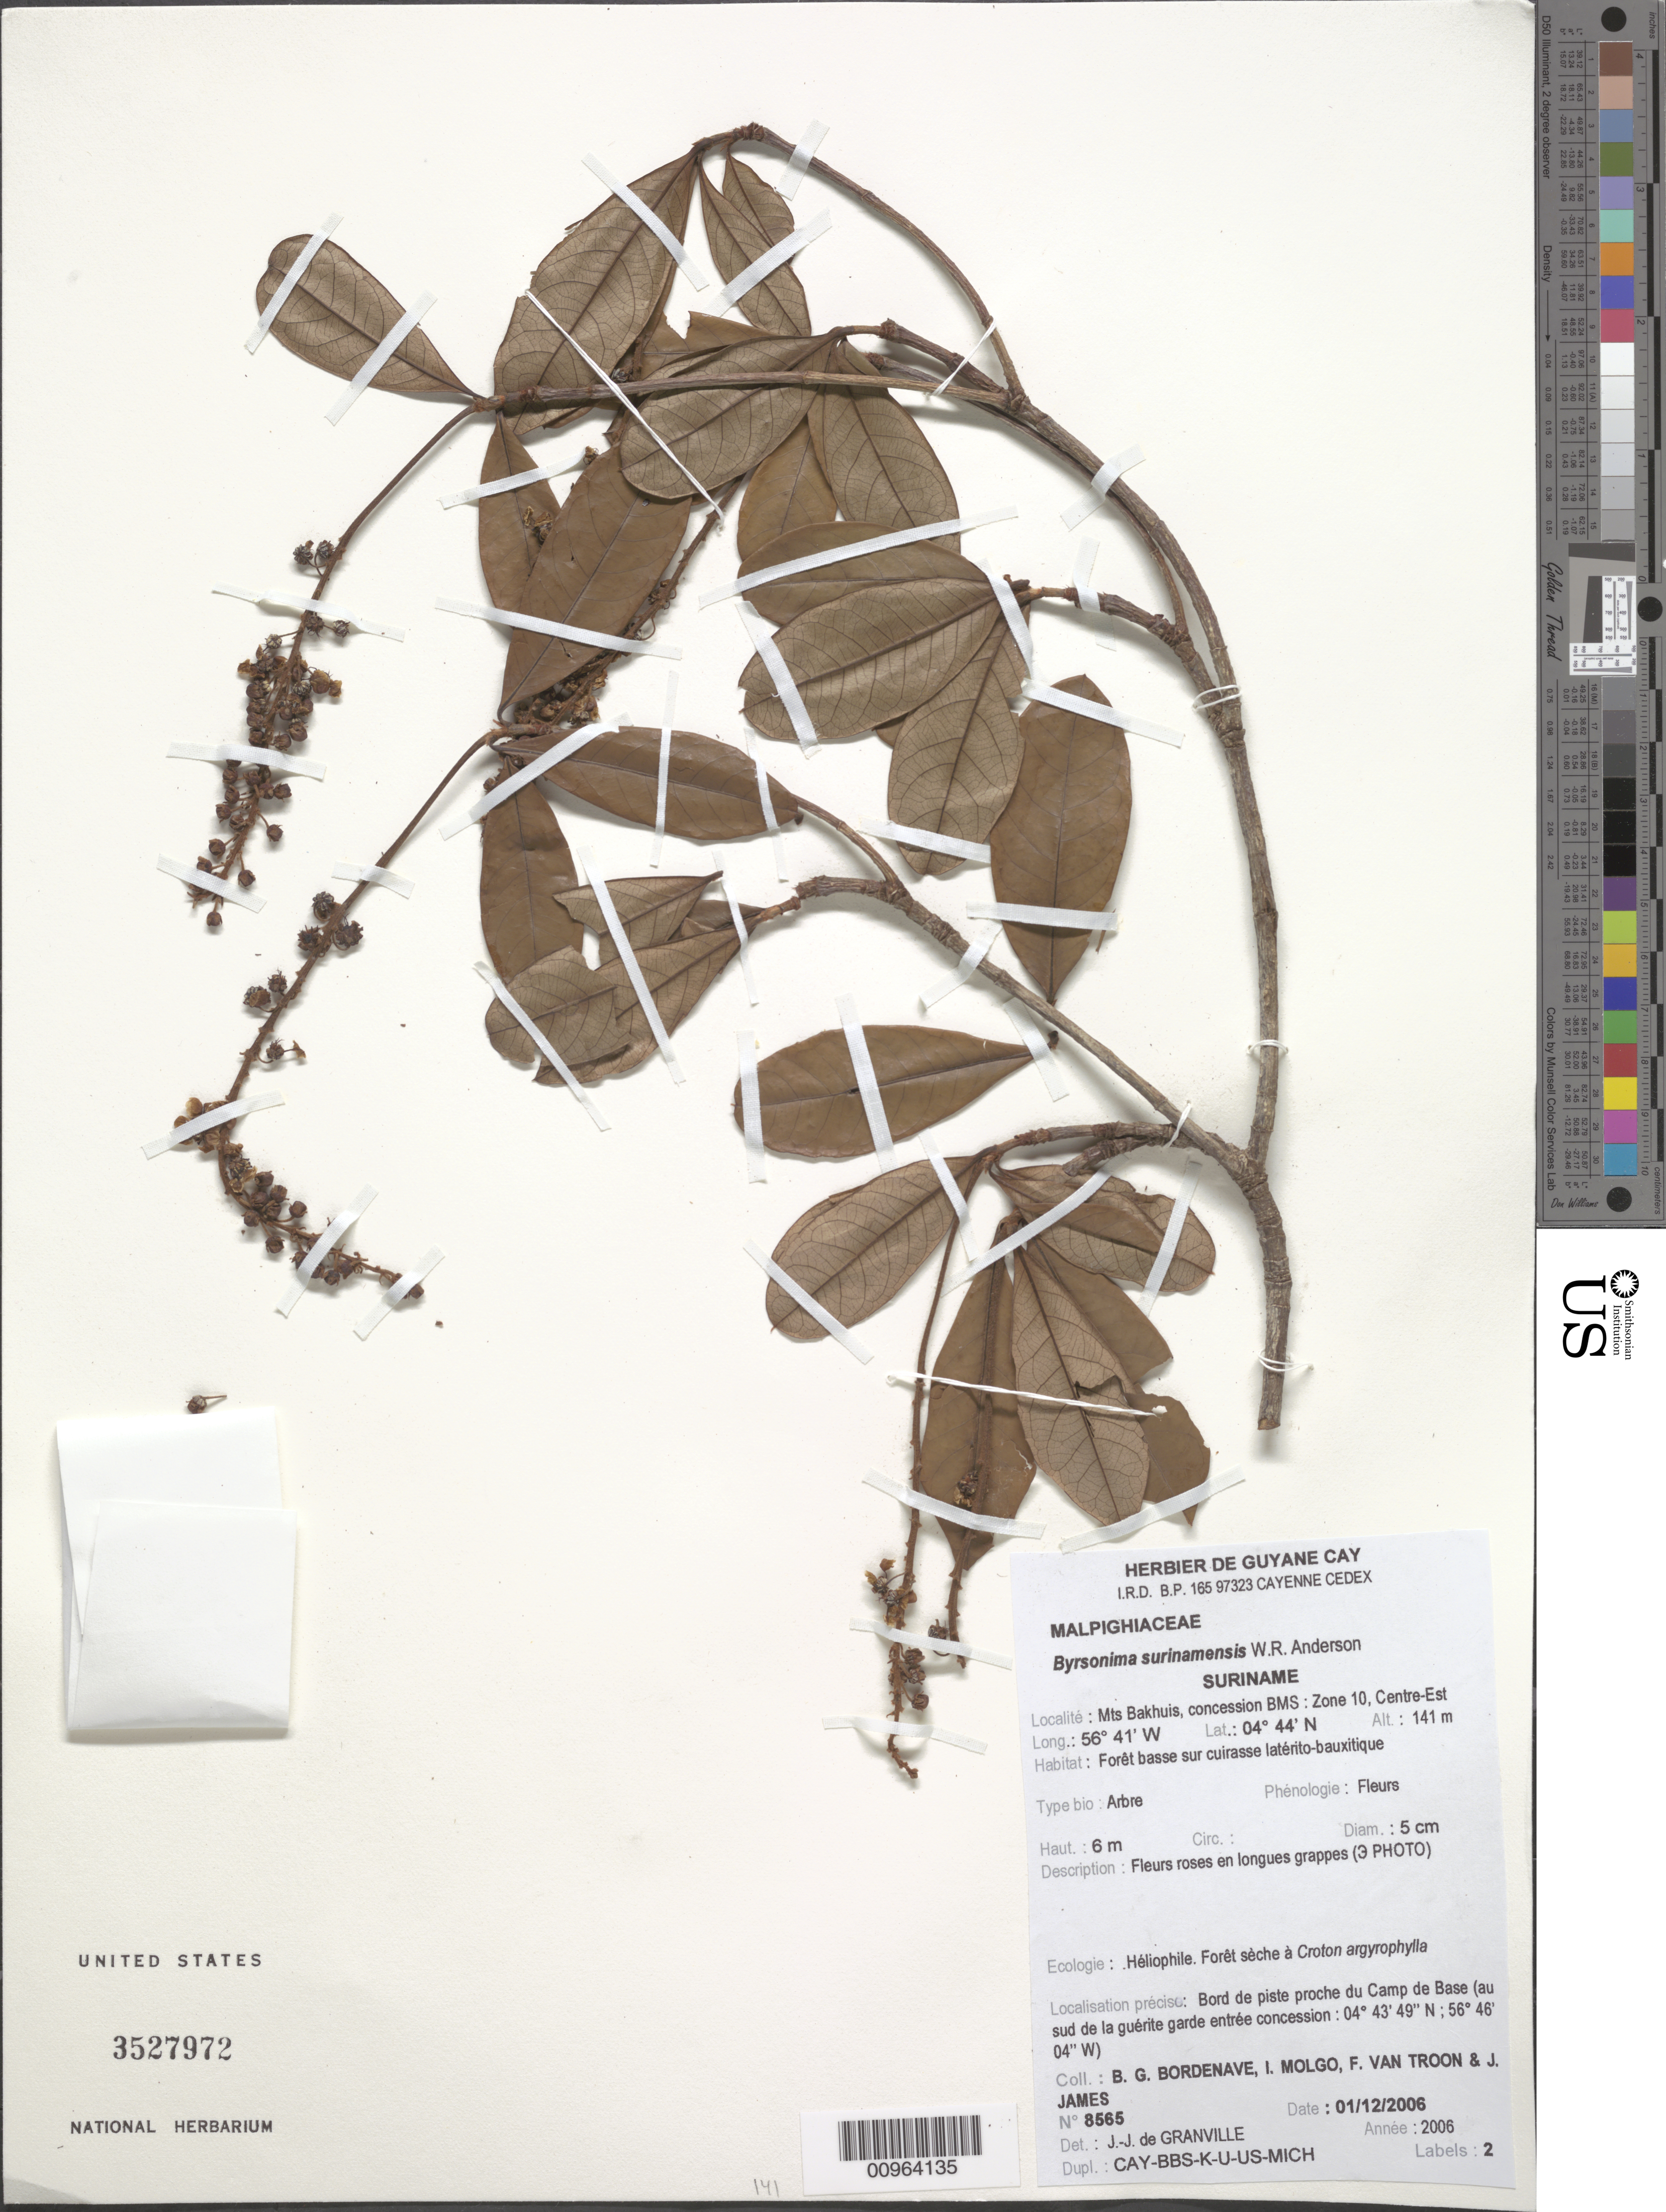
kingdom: Plantae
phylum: Tracheophyta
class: Magnoliopsida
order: Malpighiales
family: Malpighiaceae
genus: Byrsonima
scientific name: Byrsonima surinamensis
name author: W.R. Anderson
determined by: Granville, J. J. de, (CAY), Institut de Recherche pour le Developpement (IRD) (FRENCH GUIANA)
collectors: B. Bordenave, I. Molgo, F. Van Troon & J. James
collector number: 8565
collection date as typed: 1-Dec-06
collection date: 2006-12-01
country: Suriname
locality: Mts Bakhuis, concession BMS: Zone 10, Centre-Est. Bord de piste du Camp de Base (au sud de la guerite garde entrée concession)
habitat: Foret basse sur cuirasse laterito-bauxitique. Heliophile. Foret seche a Croton argyrophylla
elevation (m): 141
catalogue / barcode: US 3527972